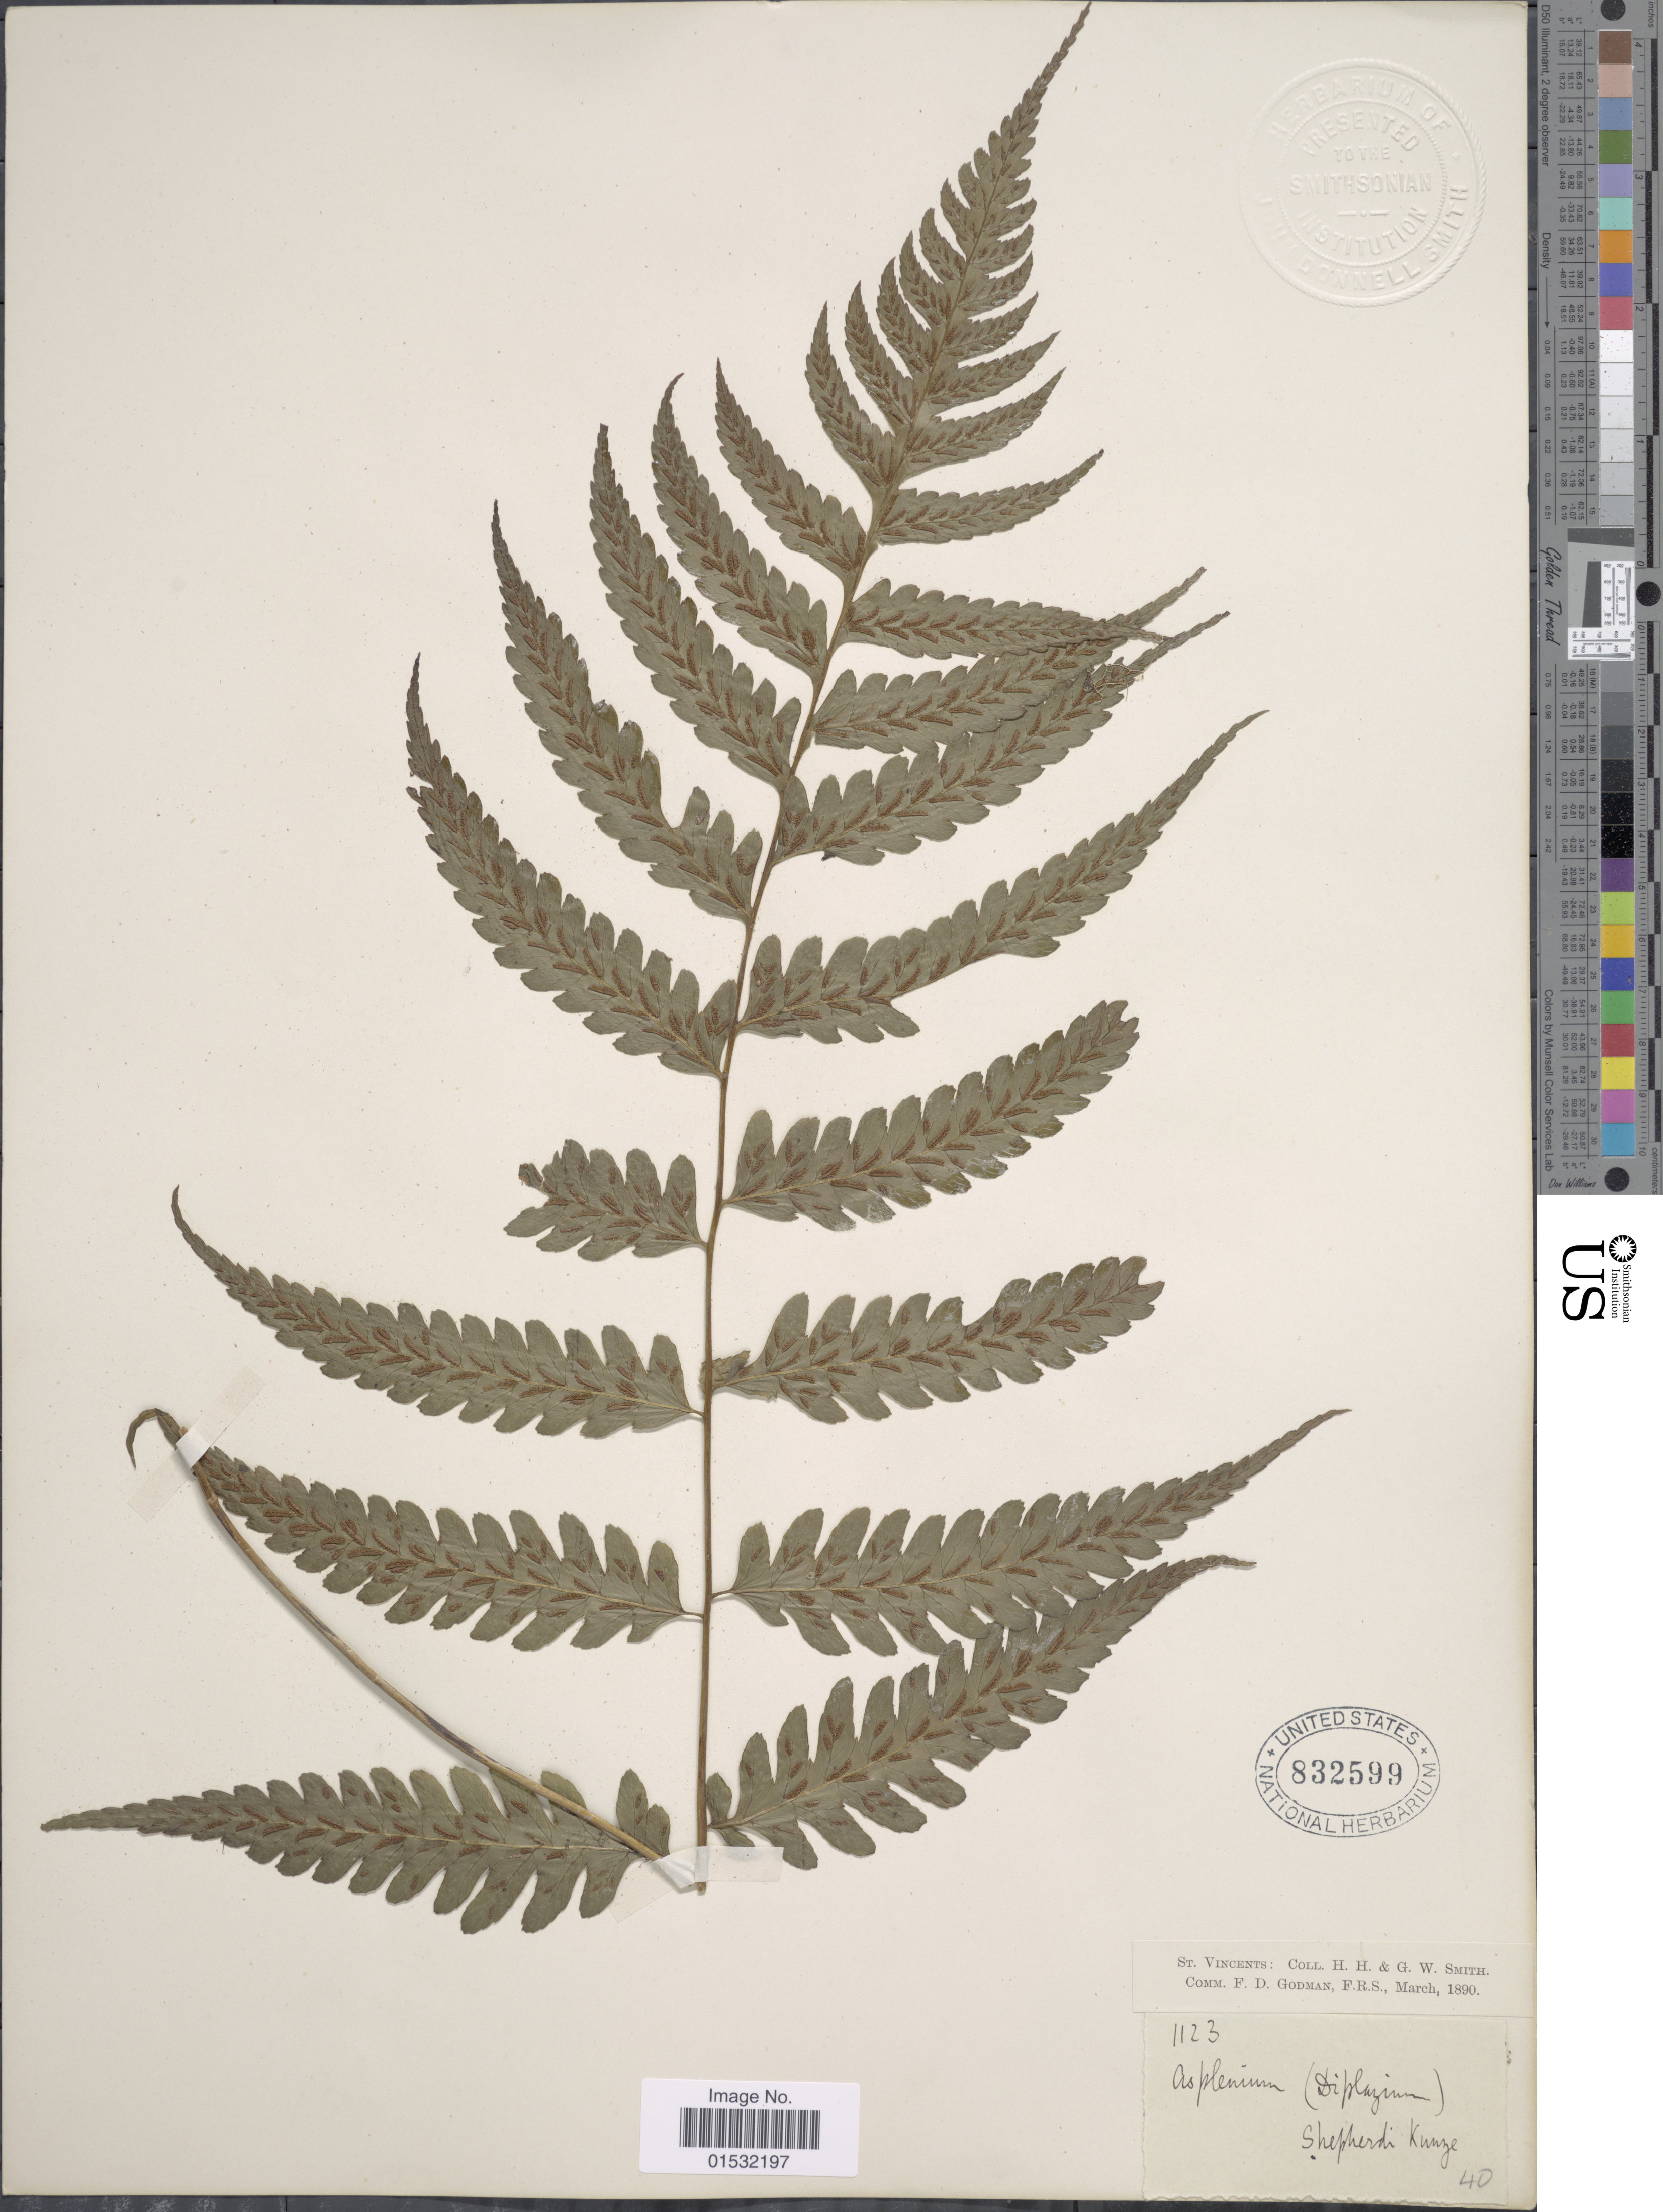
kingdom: Plantae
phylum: Tracheophyta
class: Polypodiopsida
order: Polypodiales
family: Athyriaceae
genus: Diplazium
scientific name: Diplazium cristatum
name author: (Desr.) Alston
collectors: H. H. Smith & G. Smith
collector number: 1123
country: St. Vincent - Grenadines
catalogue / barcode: US 832599